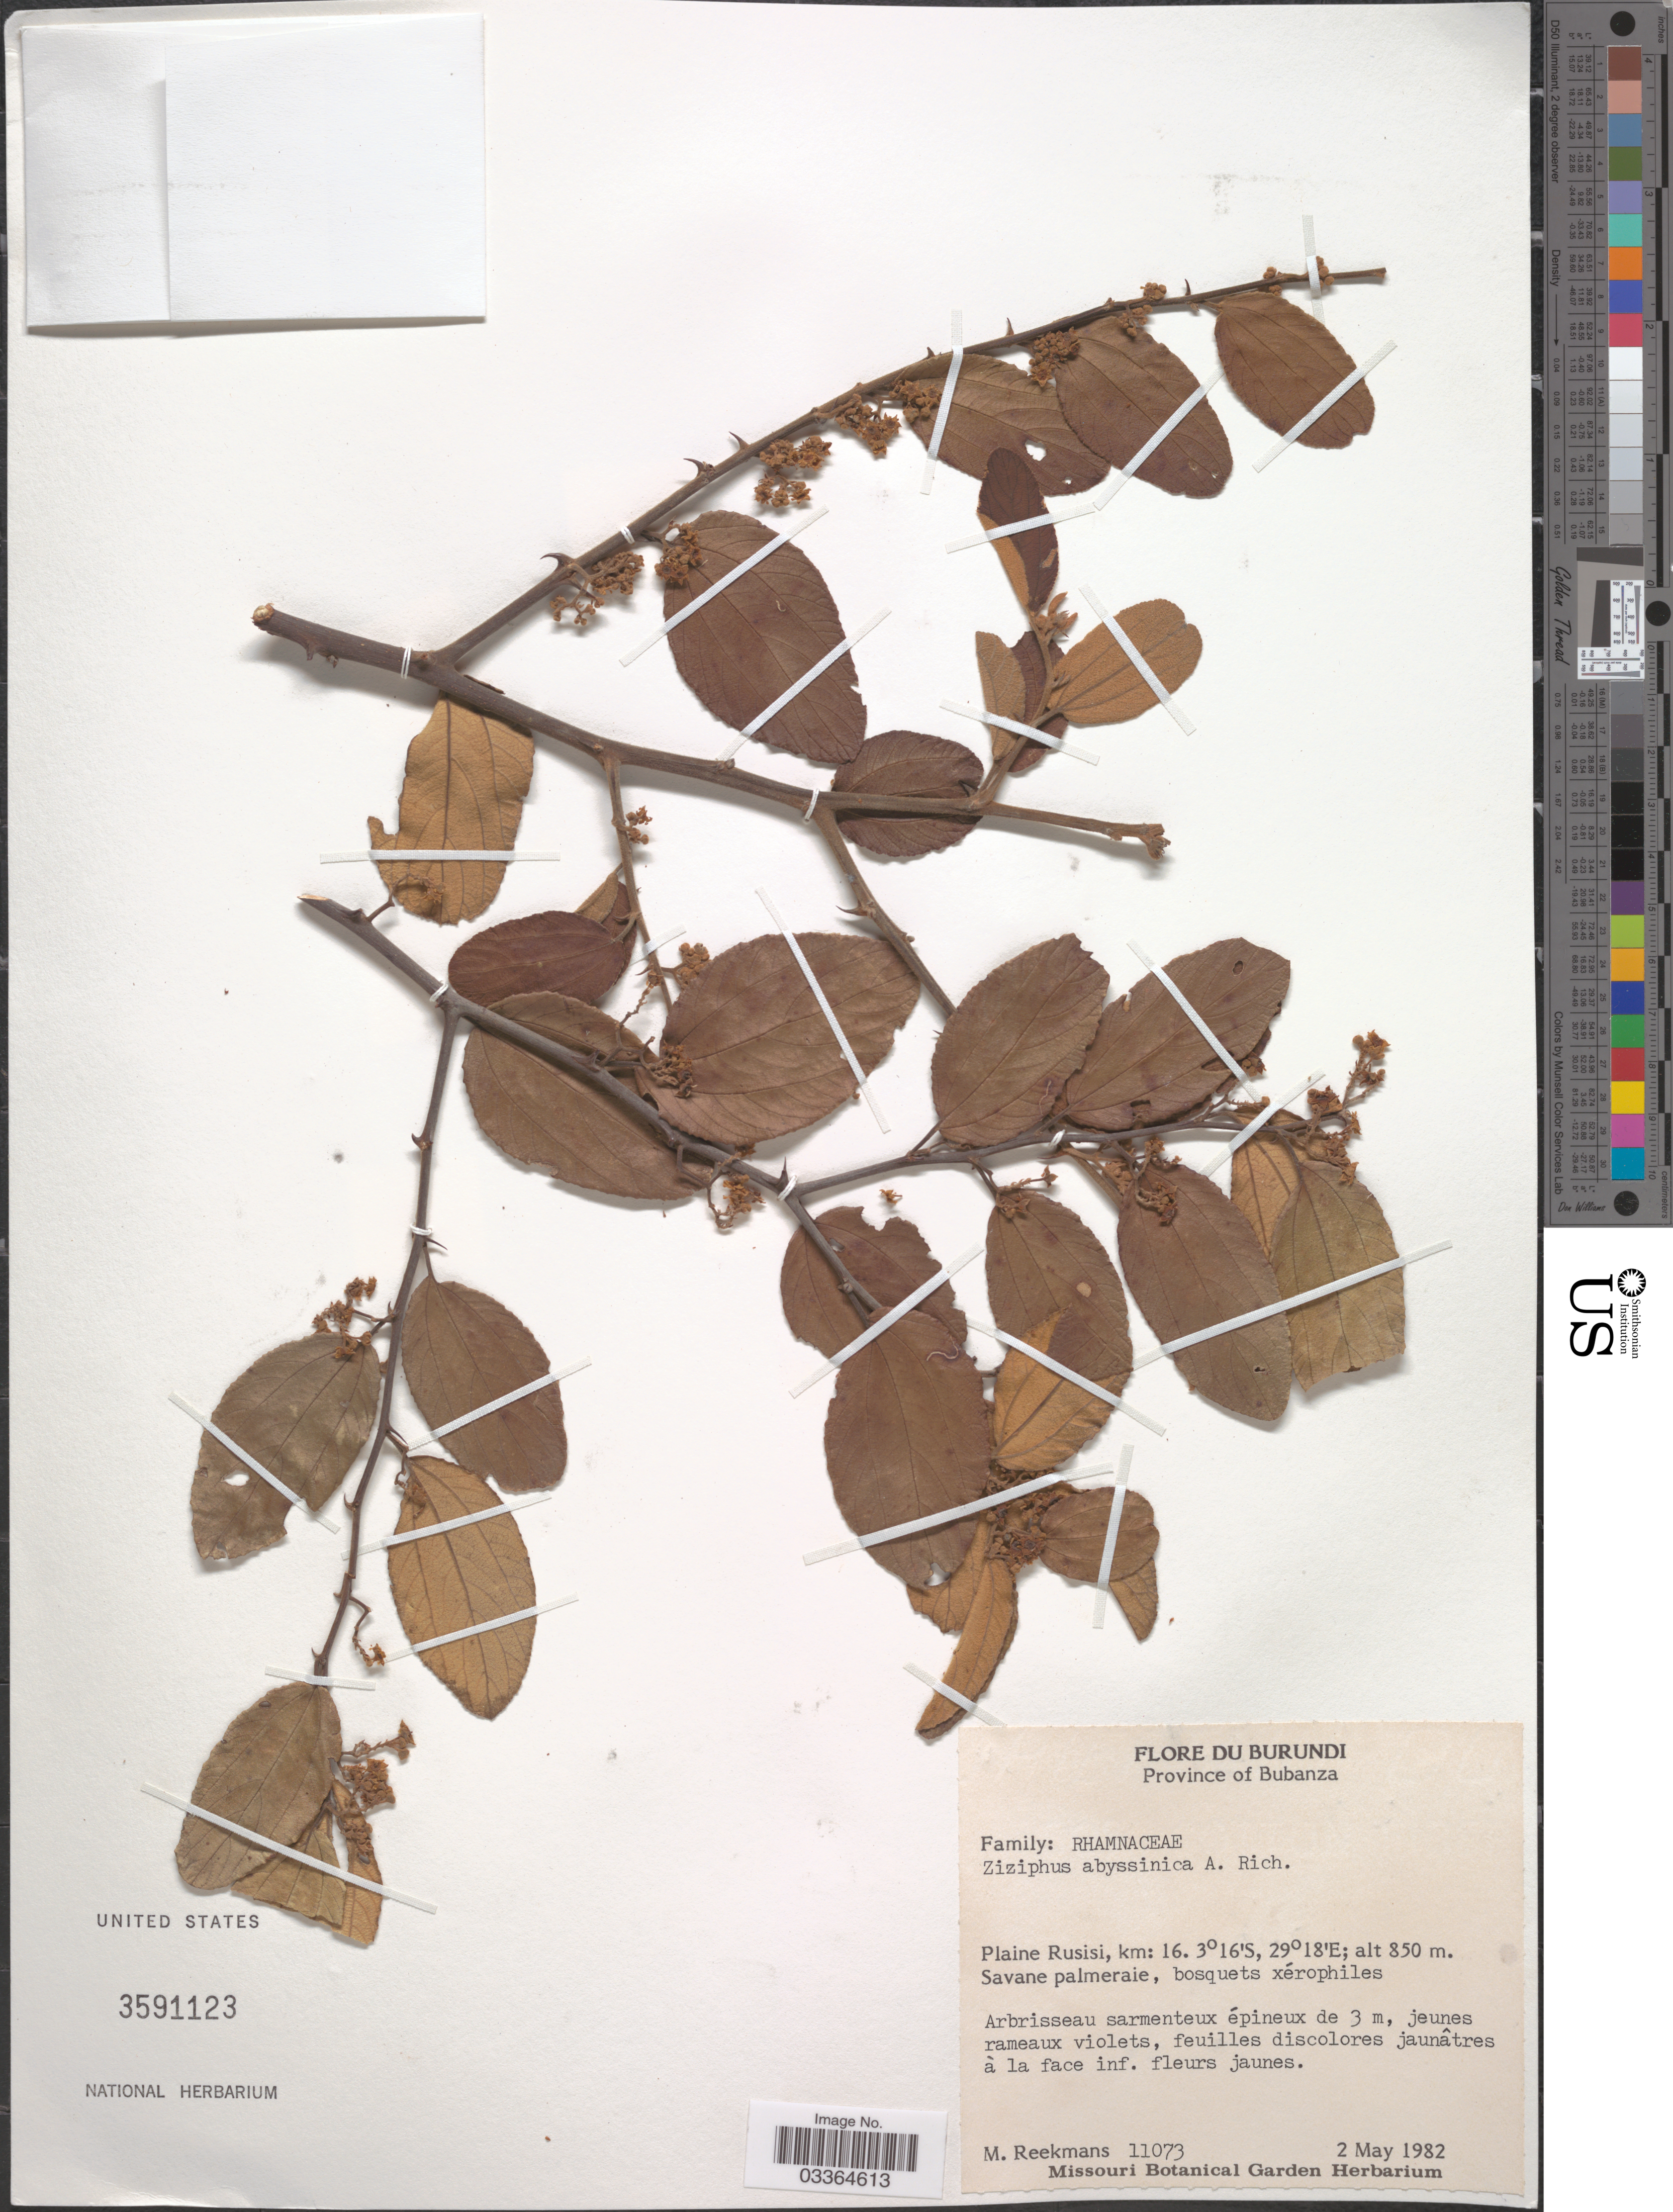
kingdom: Plantae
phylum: Tracheophyta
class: Magnoliopsida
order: Rosales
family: Rhamnaceae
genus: Ziziphus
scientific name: Ziziphus abyssinica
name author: Hochst. ex A. Rich.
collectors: M. Reekmans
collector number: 11073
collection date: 1982-05-02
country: Burundi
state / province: Bubanza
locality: Plaine Rusisi, km: 16.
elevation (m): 850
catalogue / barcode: US 3591123